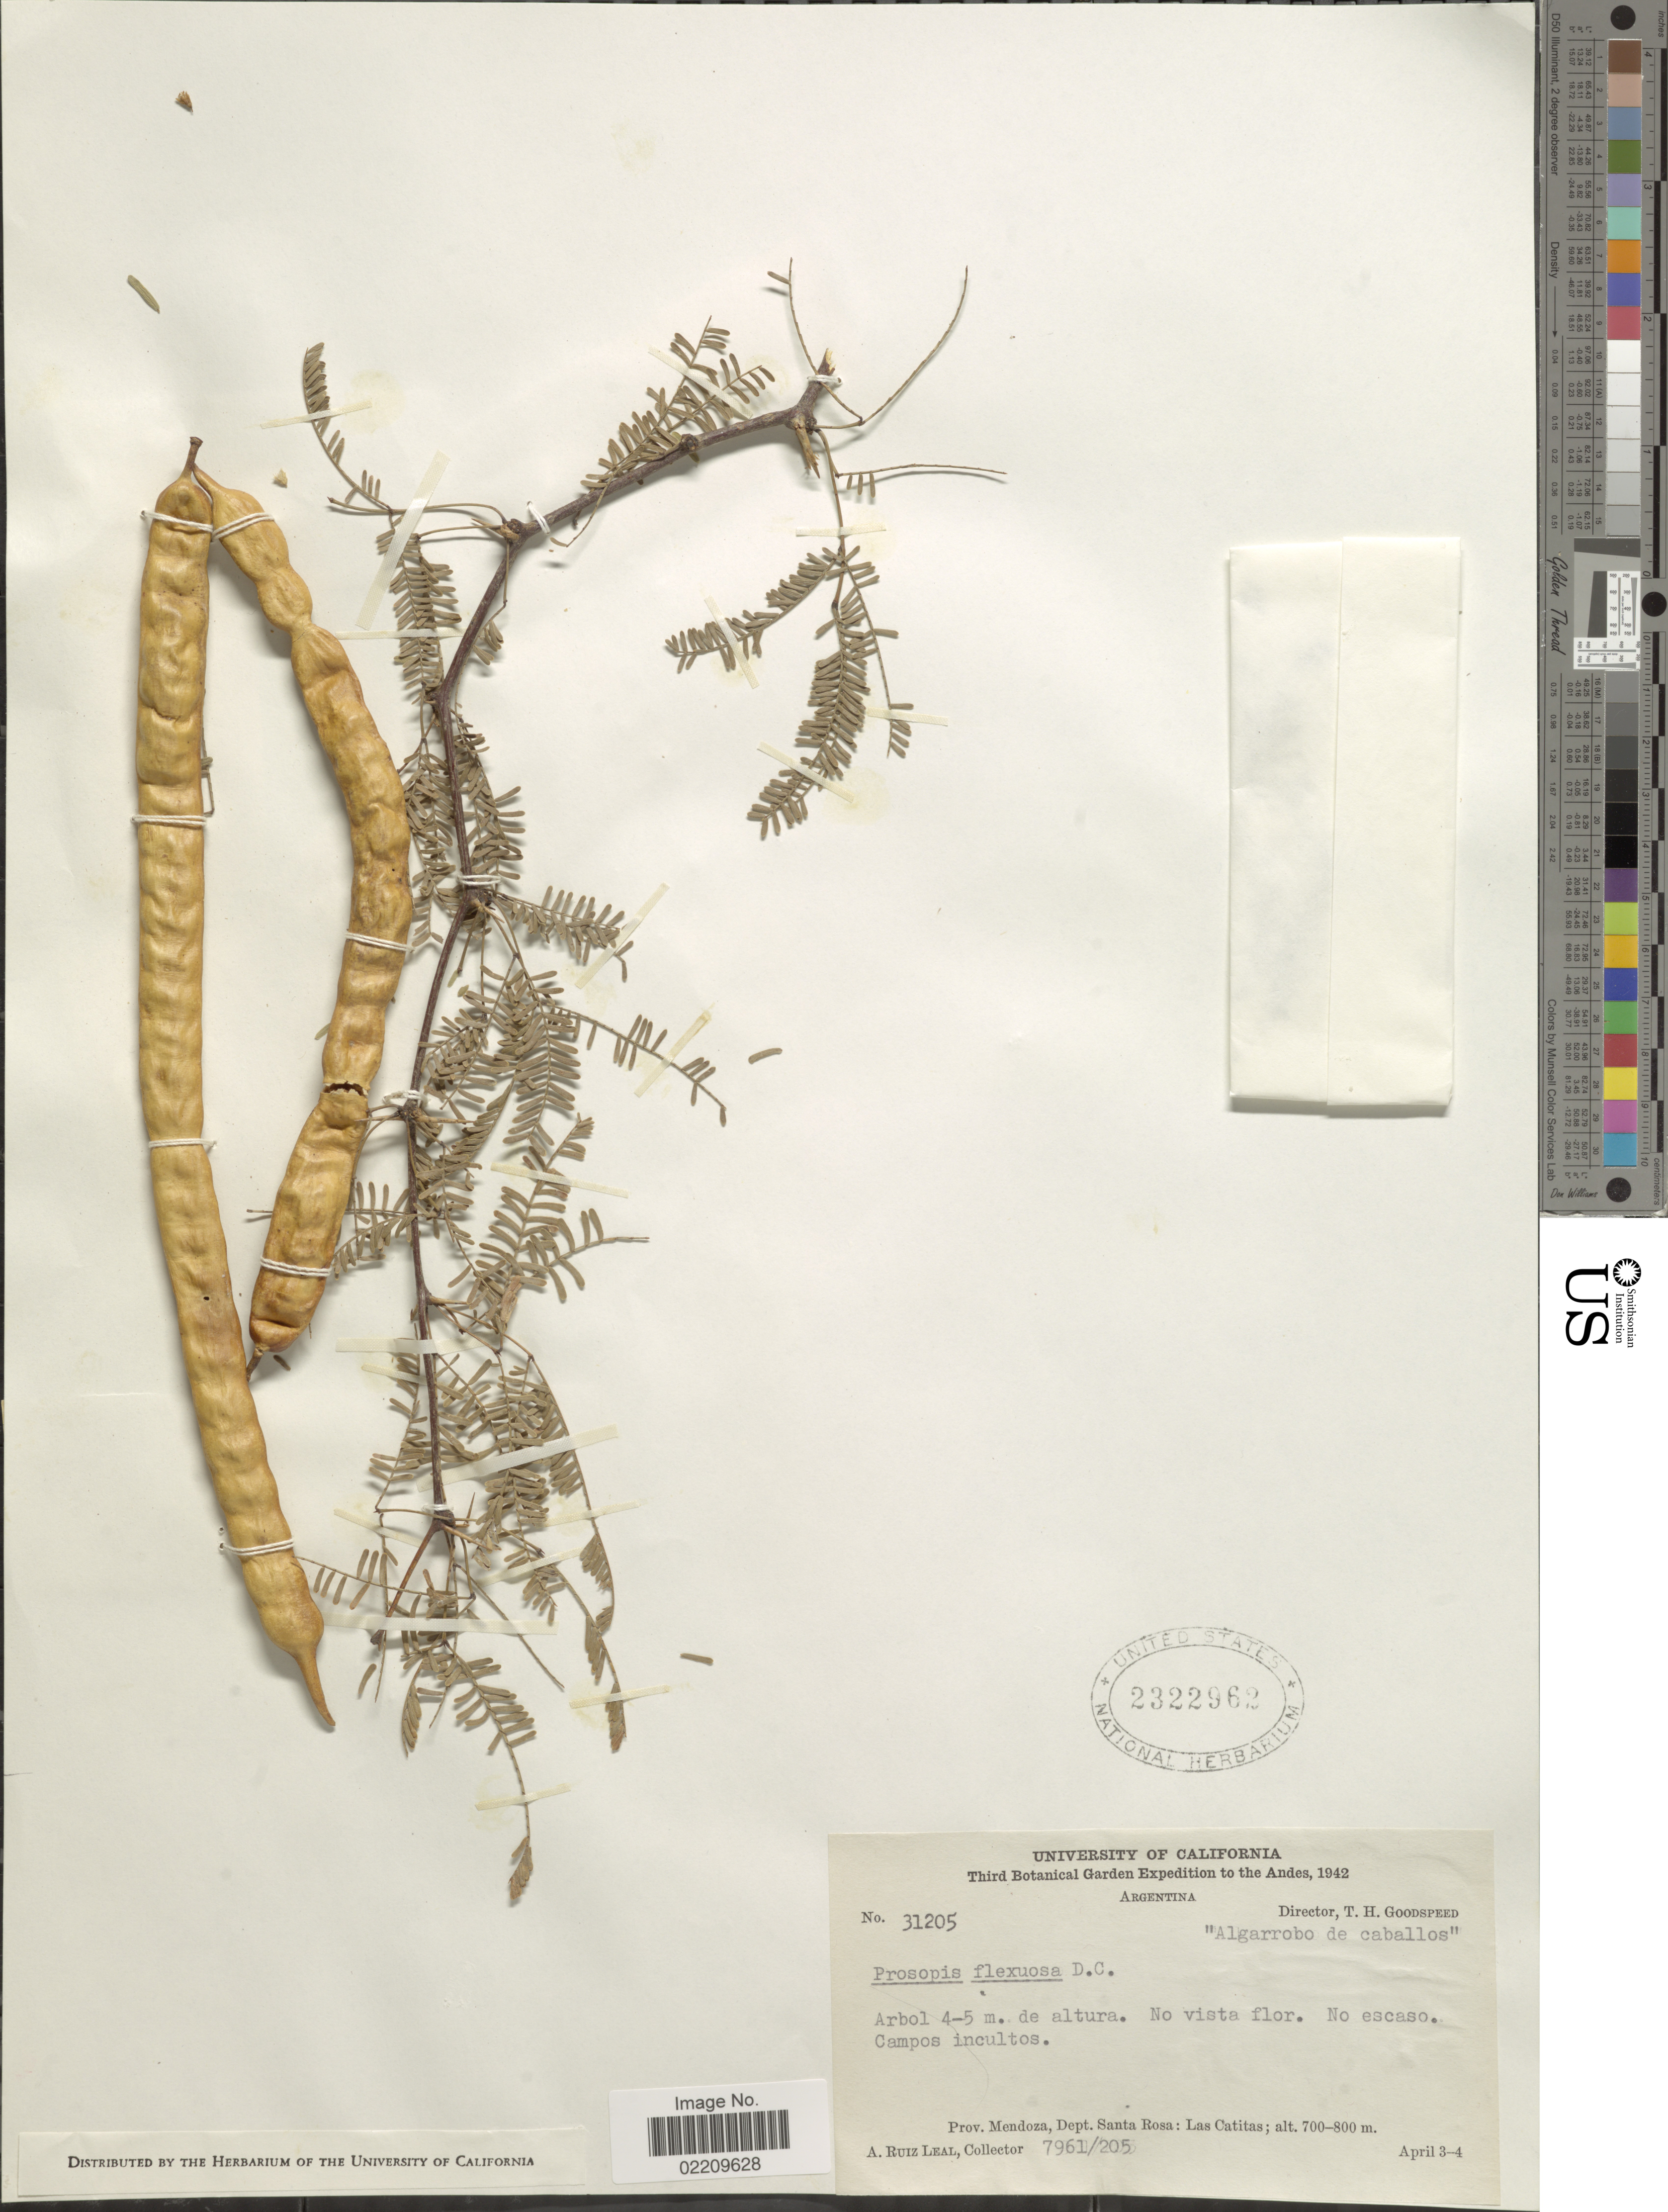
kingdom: Plantae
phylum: Tracheophyta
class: Magnoliopsida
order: Fabales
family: Fabaceae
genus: Neltuma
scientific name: Neltuma flexuosa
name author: (DC.) C. E. Hughes & G.P. Lewis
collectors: A. R. Leal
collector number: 7961/205/31205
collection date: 1942-04-03/1942-04-04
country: Argentina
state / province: Mendoza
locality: The Andes. Dept. Santa Rosa: Las Calitas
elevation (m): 700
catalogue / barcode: US 2322962